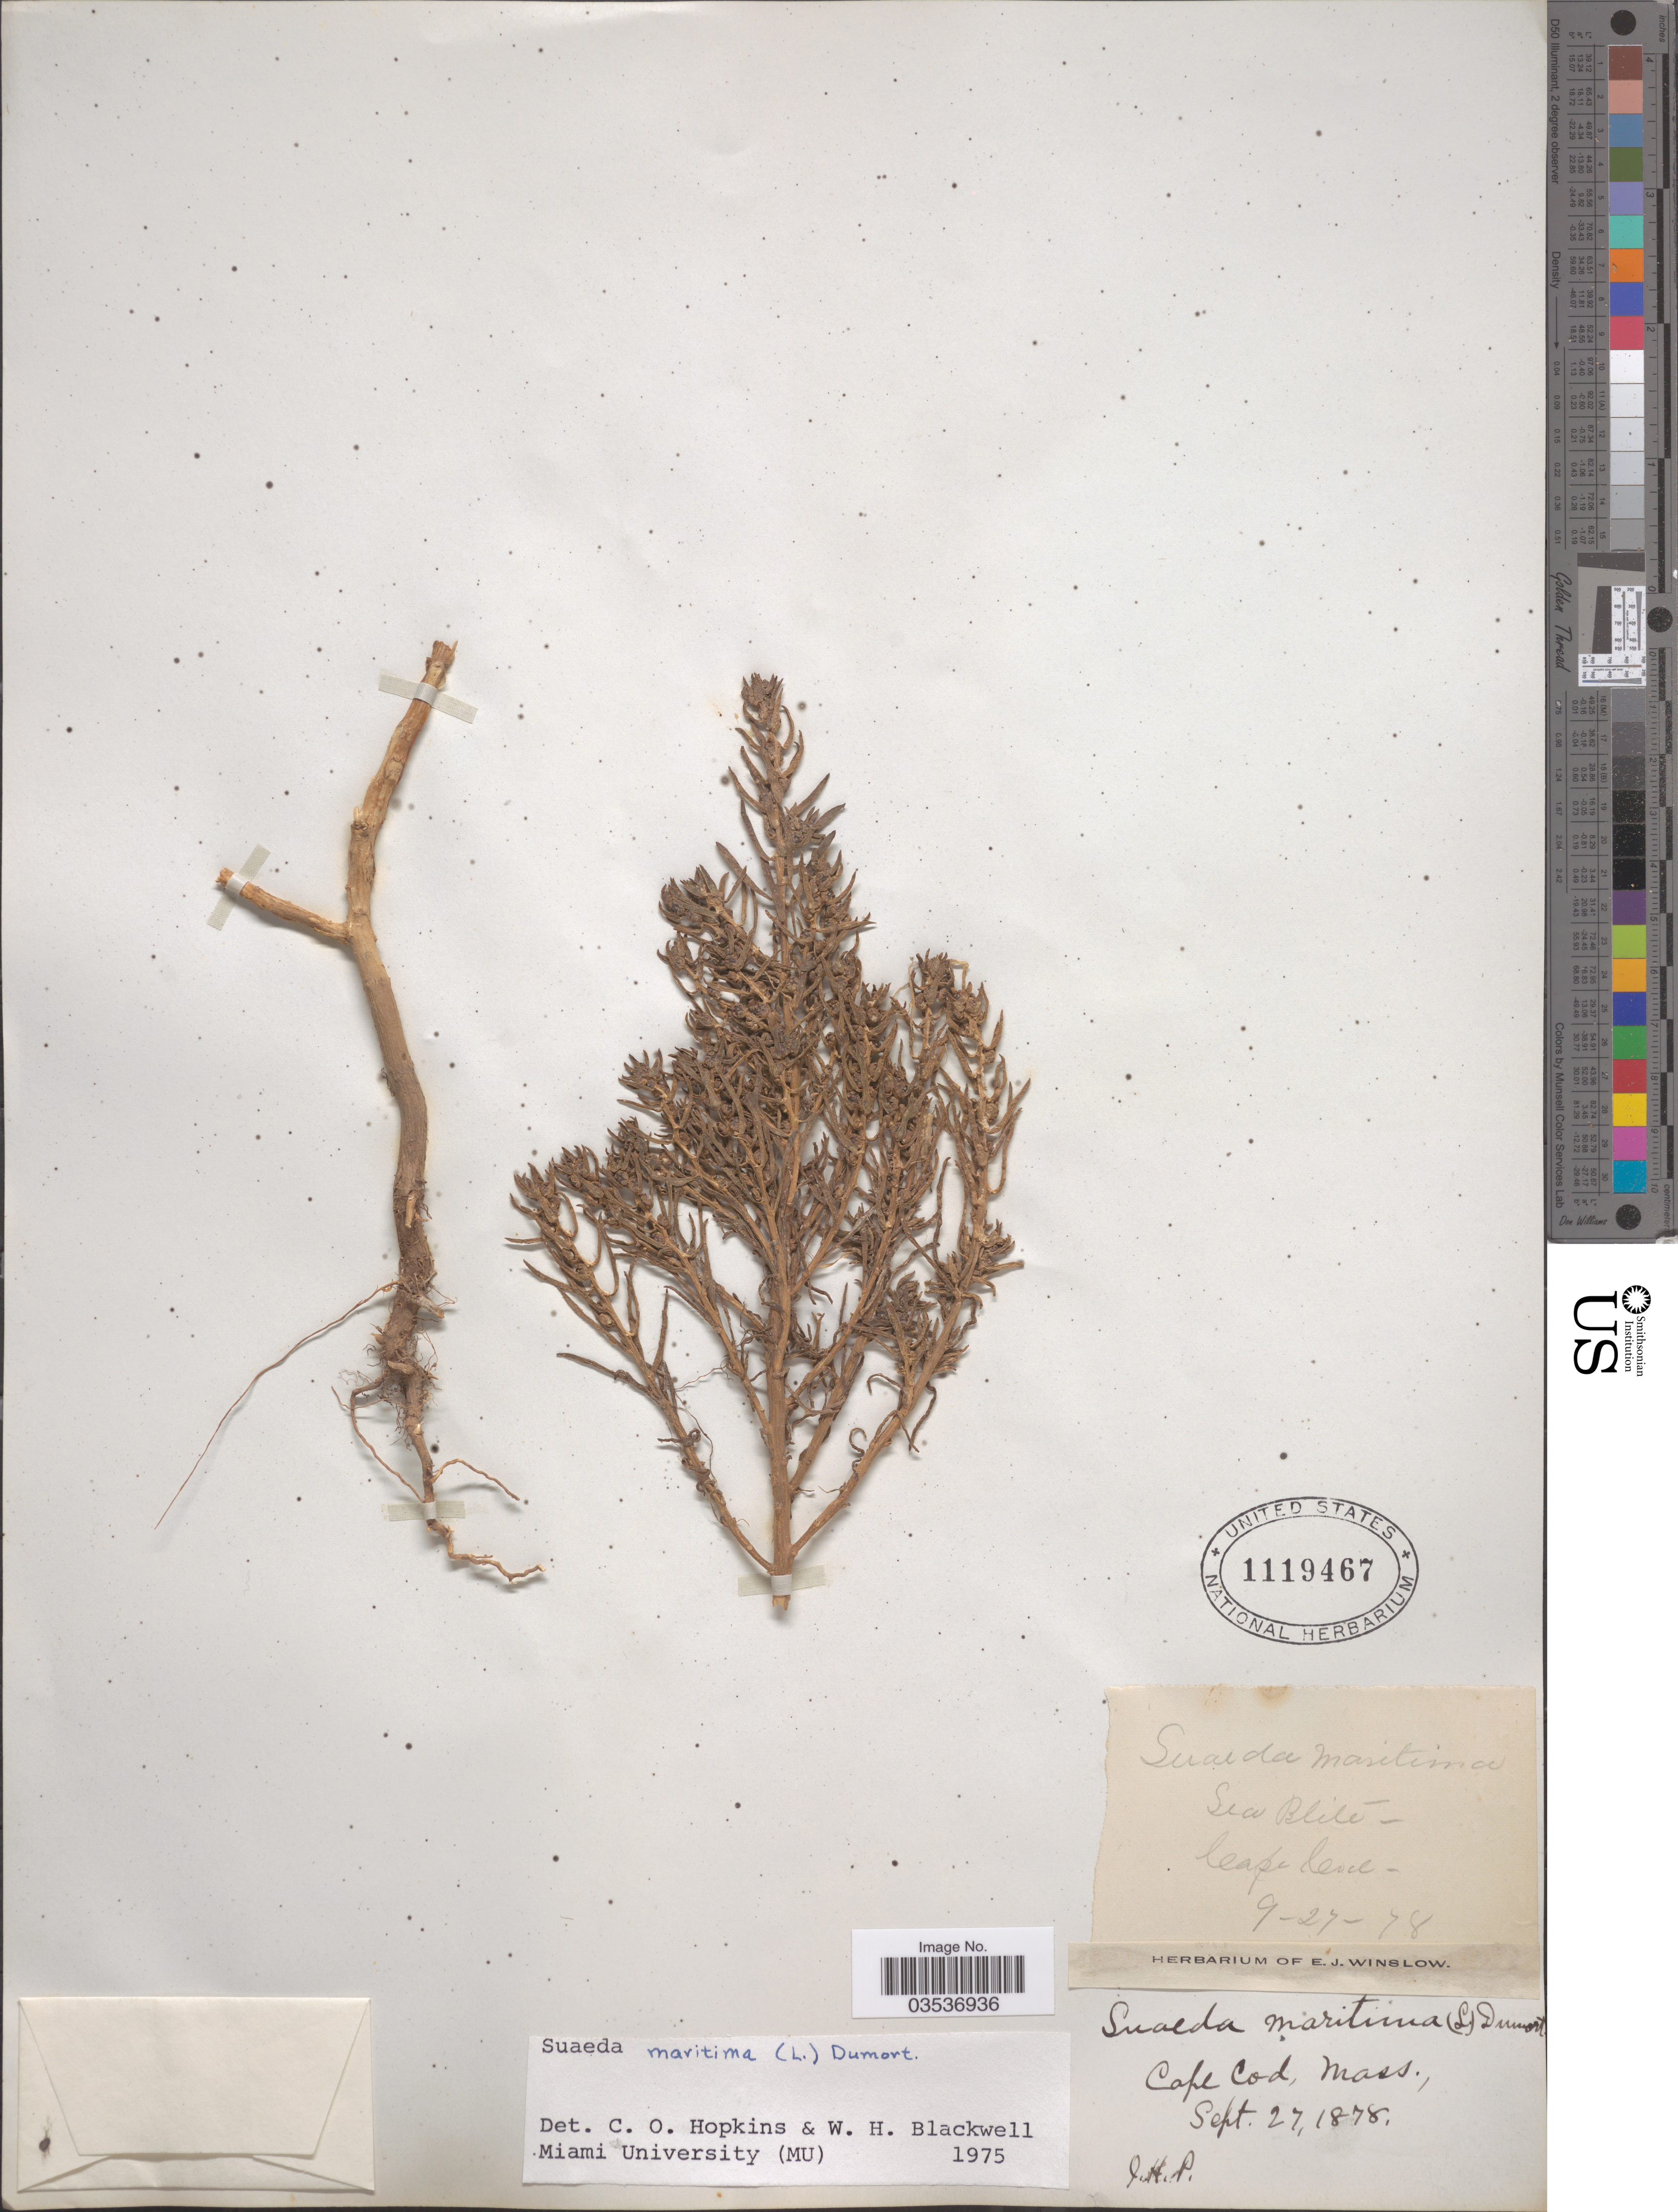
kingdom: Plantae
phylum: Tracheophyta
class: Magnoliopsida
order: Caryophyllales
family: Amaranthaceae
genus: Suaeda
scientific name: Suaeda maritima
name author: (L.) Dumort.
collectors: J.H.P.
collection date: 1878-09-27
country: United States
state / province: Massachusetts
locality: Cape Cod.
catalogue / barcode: US 1119467